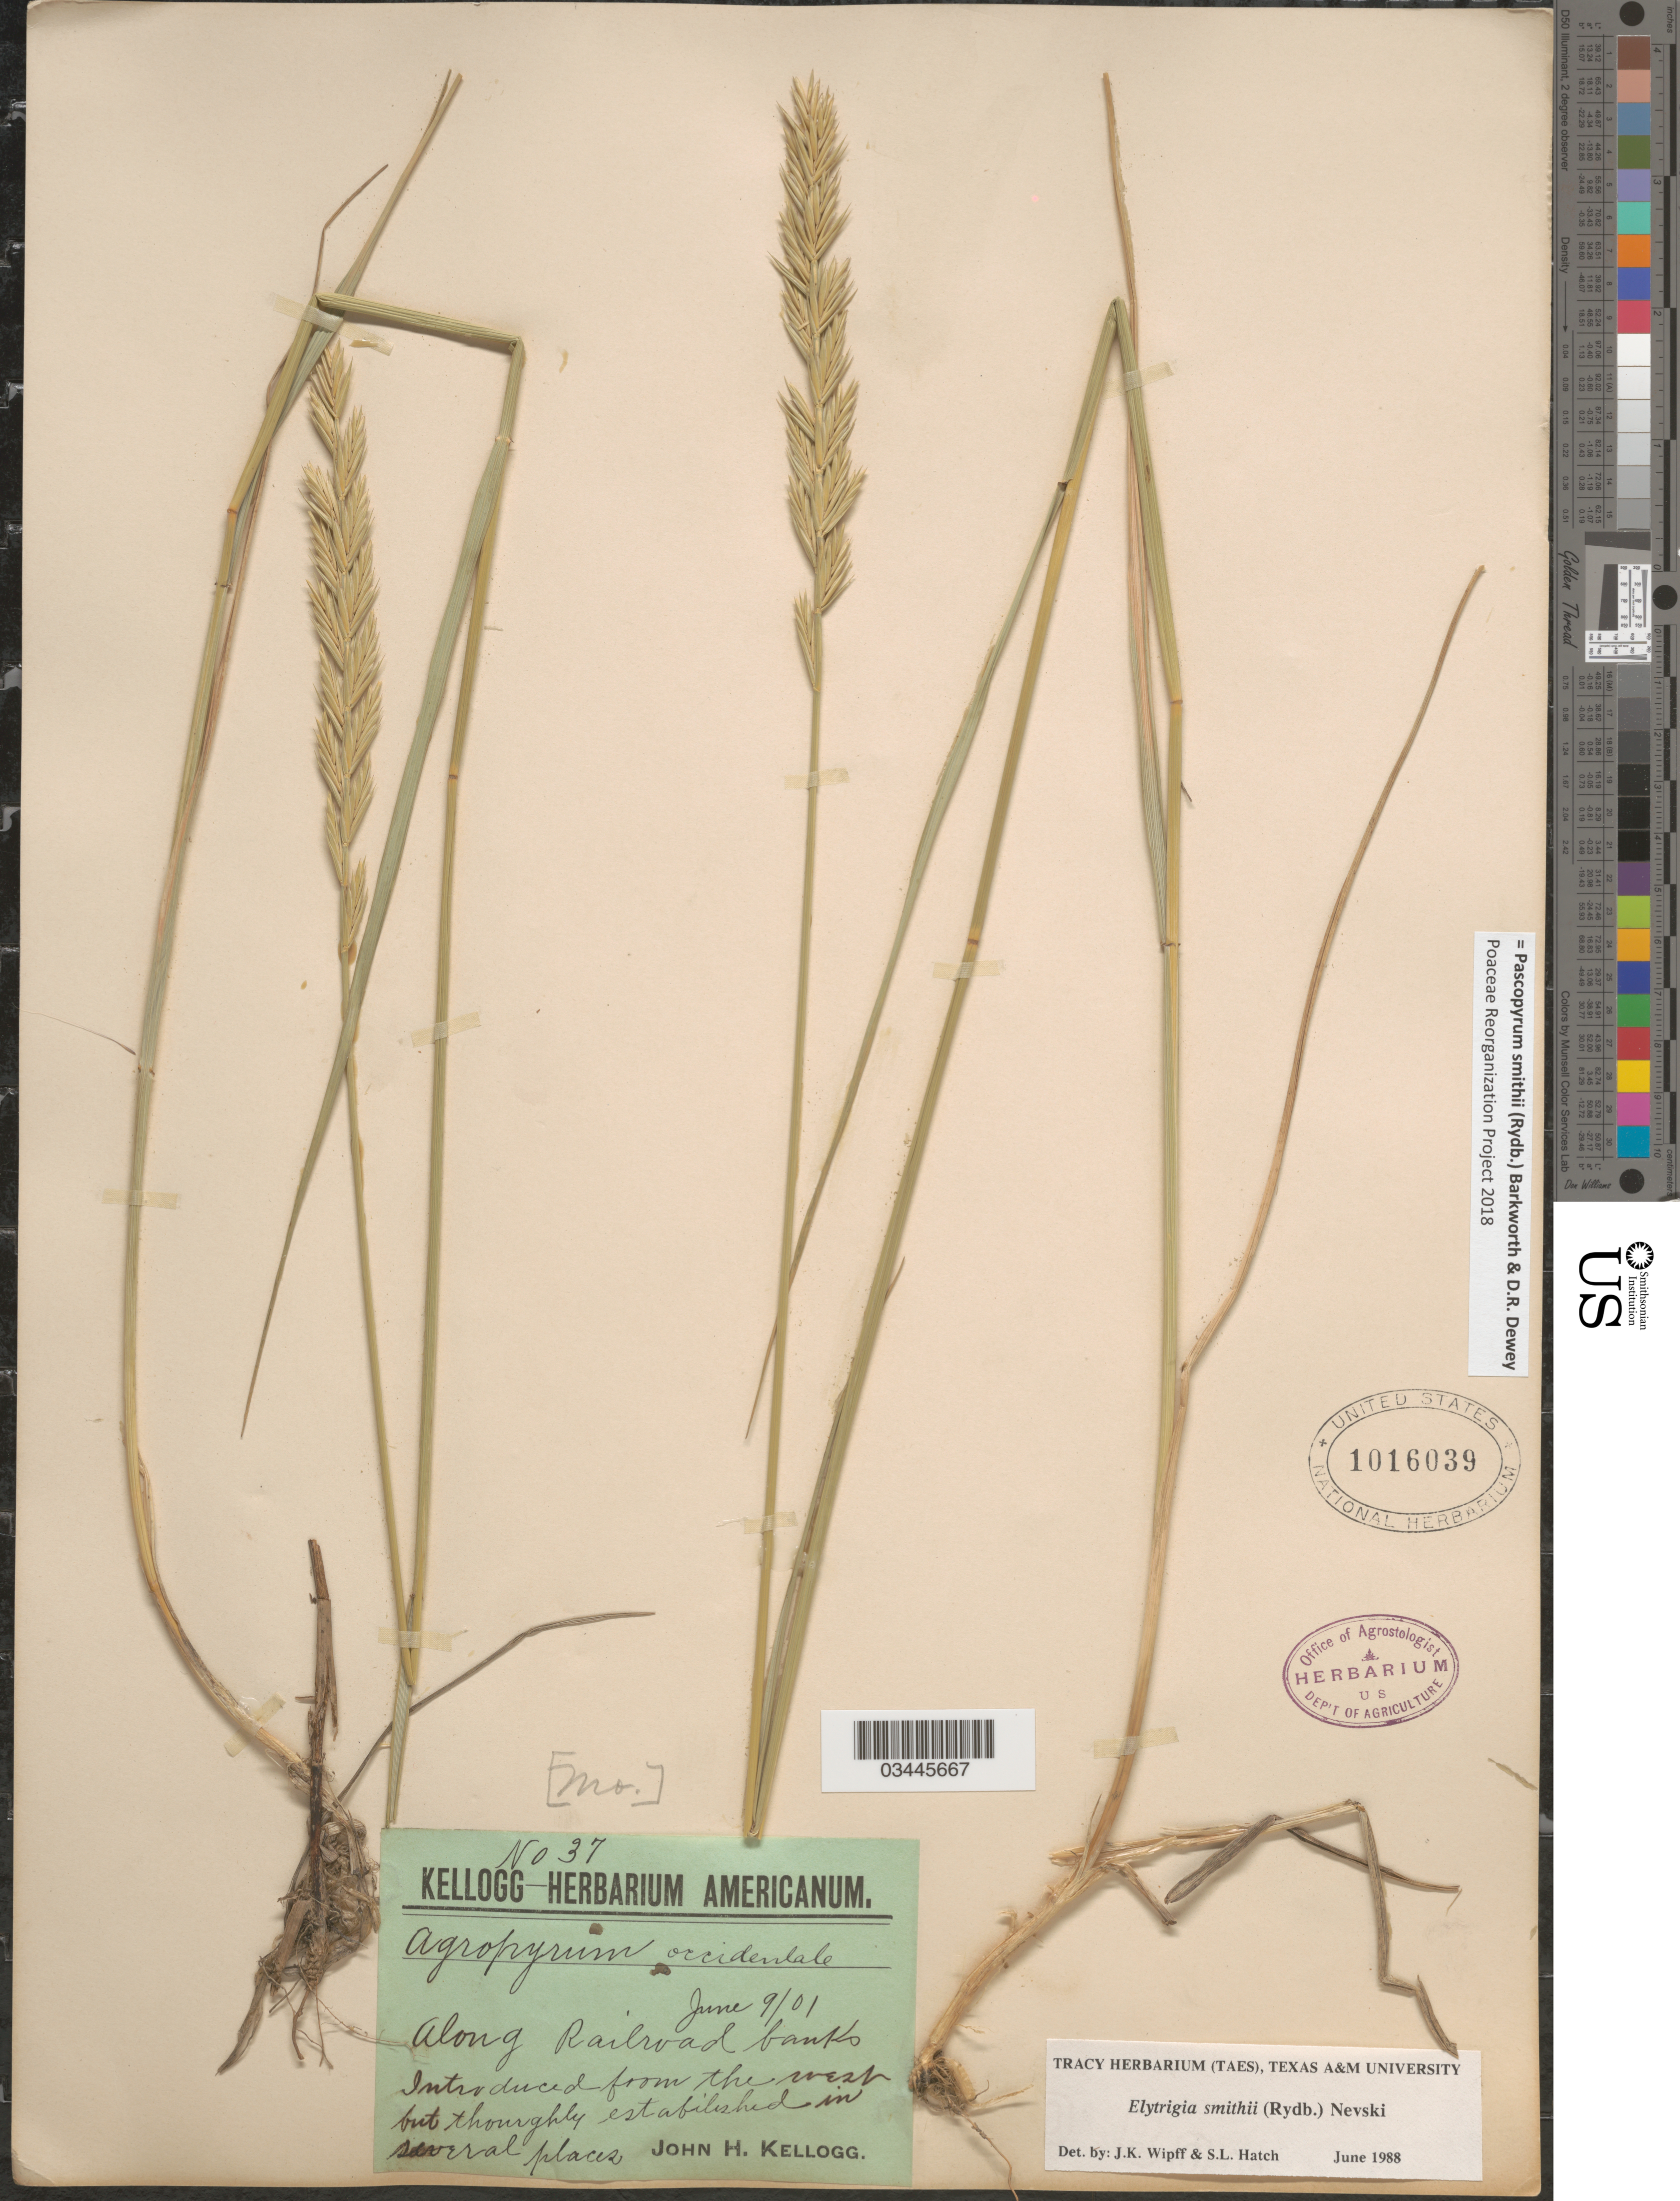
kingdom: Plantae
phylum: Tracheophyta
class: Liliopsida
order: Poales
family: Poaceae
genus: Pascopyrum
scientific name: Pascopyrum smithii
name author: (Rydb.) Barkworth & Dewey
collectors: J. H. Kellogg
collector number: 37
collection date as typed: Transcribed d/m/y: 9/6/1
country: United States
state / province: Missouri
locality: Along Railroad banks.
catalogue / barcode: US 1016039